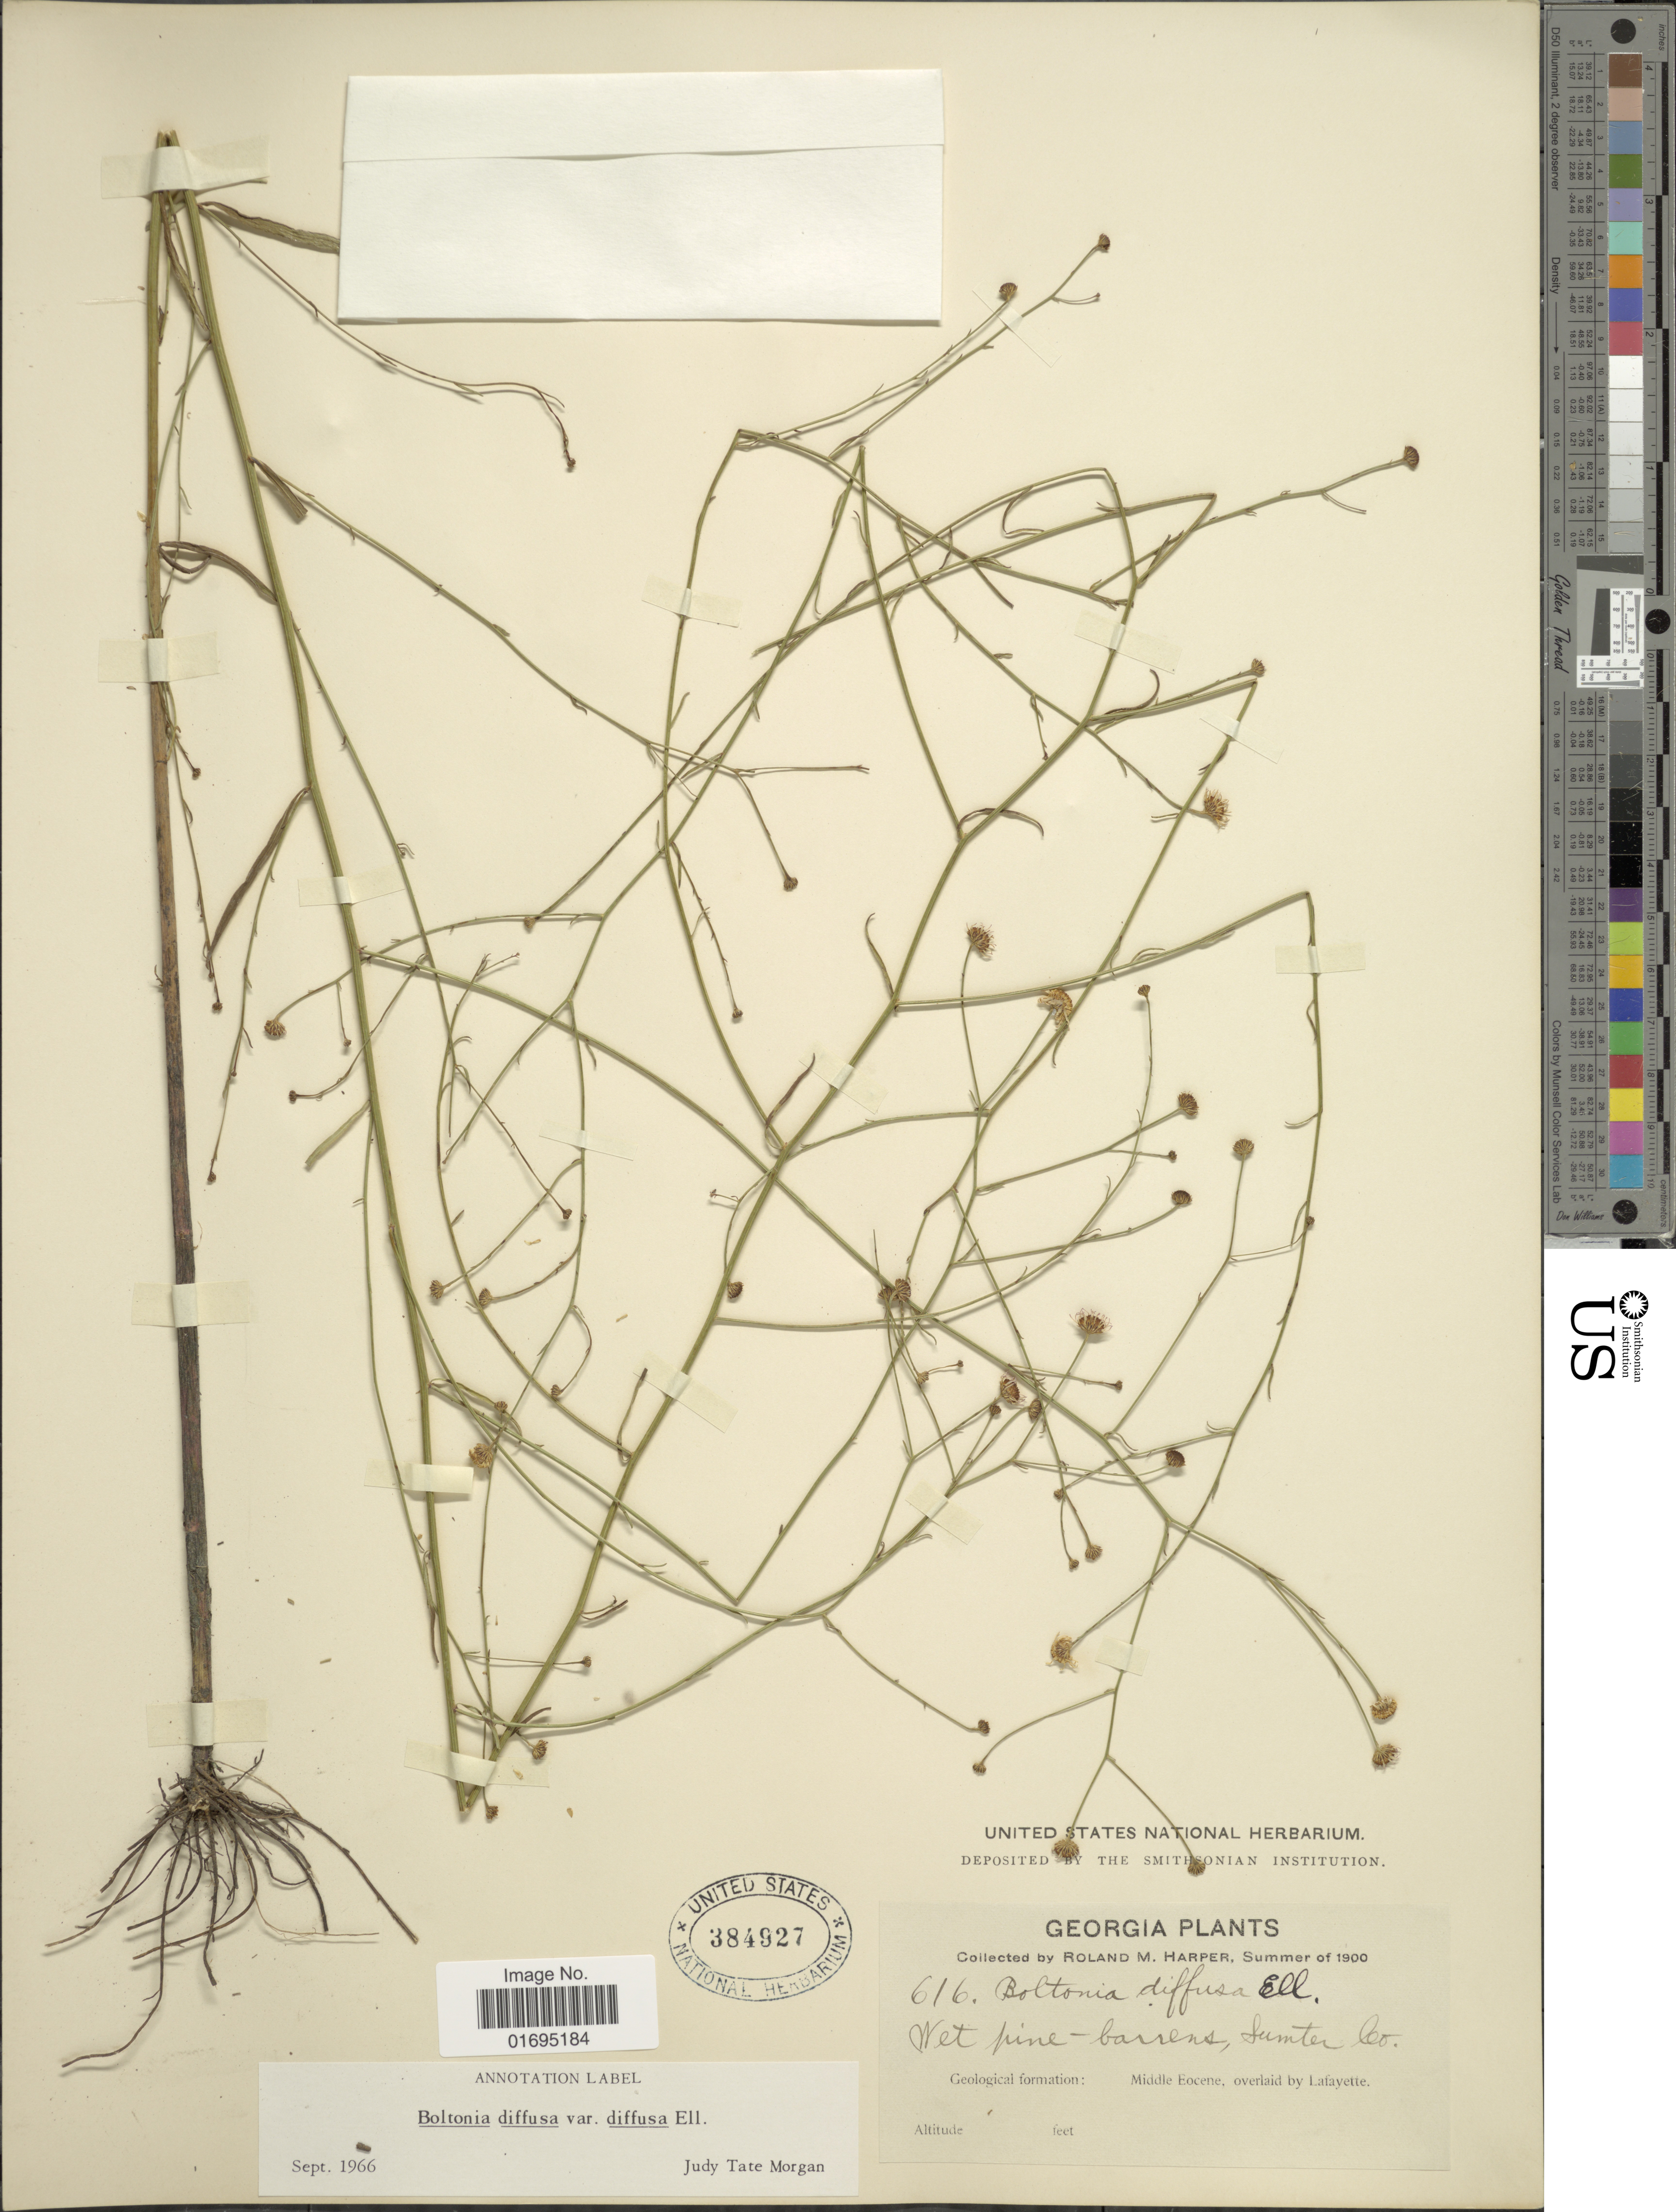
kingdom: Plantae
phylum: Tracheophyta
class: Magnoliopsida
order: Asterales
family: Asteraceae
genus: Boltonia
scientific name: Boltonia diffusa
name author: Elliott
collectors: R. M. Harper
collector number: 616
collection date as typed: Summer, 1900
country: United States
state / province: Georgia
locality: Sumter Co.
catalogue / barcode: US 384927